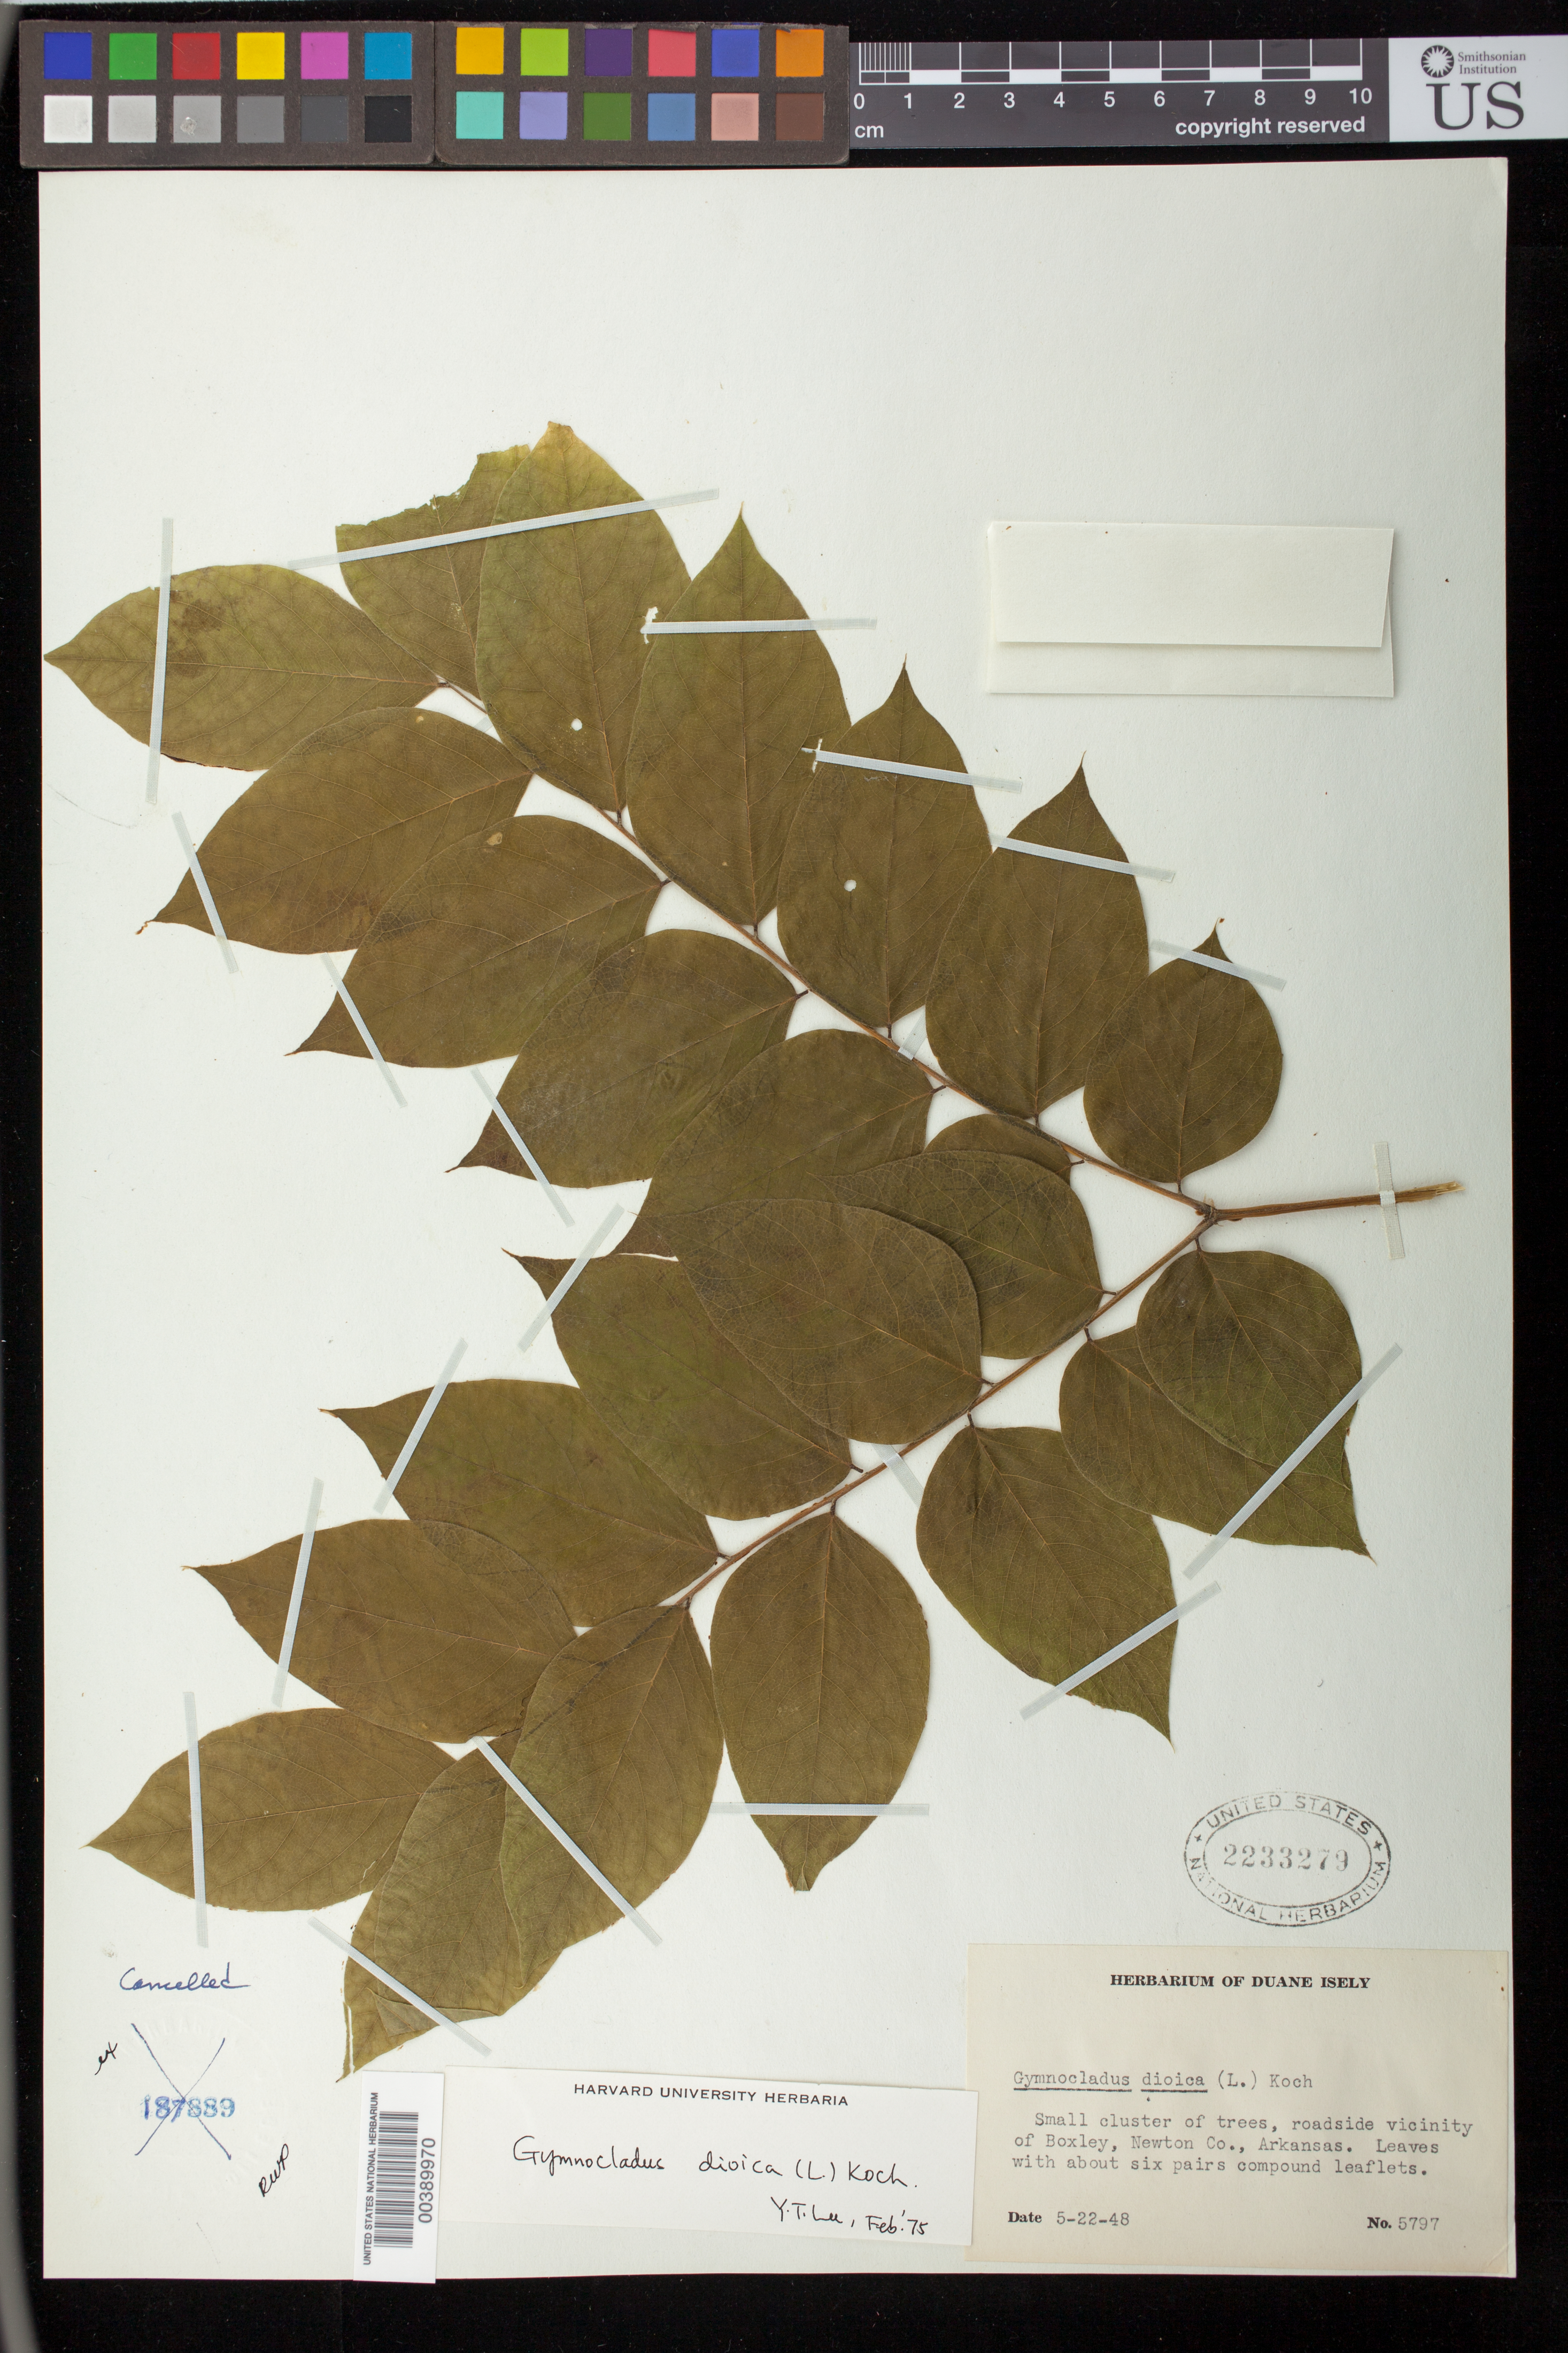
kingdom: Plantae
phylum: Tracheophyta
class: Magnoliopsida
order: Fabales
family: Fabaceae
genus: Gymnocladus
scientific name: Gymnocladus dioicus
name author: (L.) K. Koch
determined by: Lee, Y. T.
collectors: D. Isely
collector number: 5797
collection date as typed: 22 May 1948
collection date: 1948-05-22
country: United States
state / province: Arkansas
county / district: Newton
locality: Vicinity of Boxley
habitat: small cluster of trees, Roadside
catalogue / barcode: US 2233279